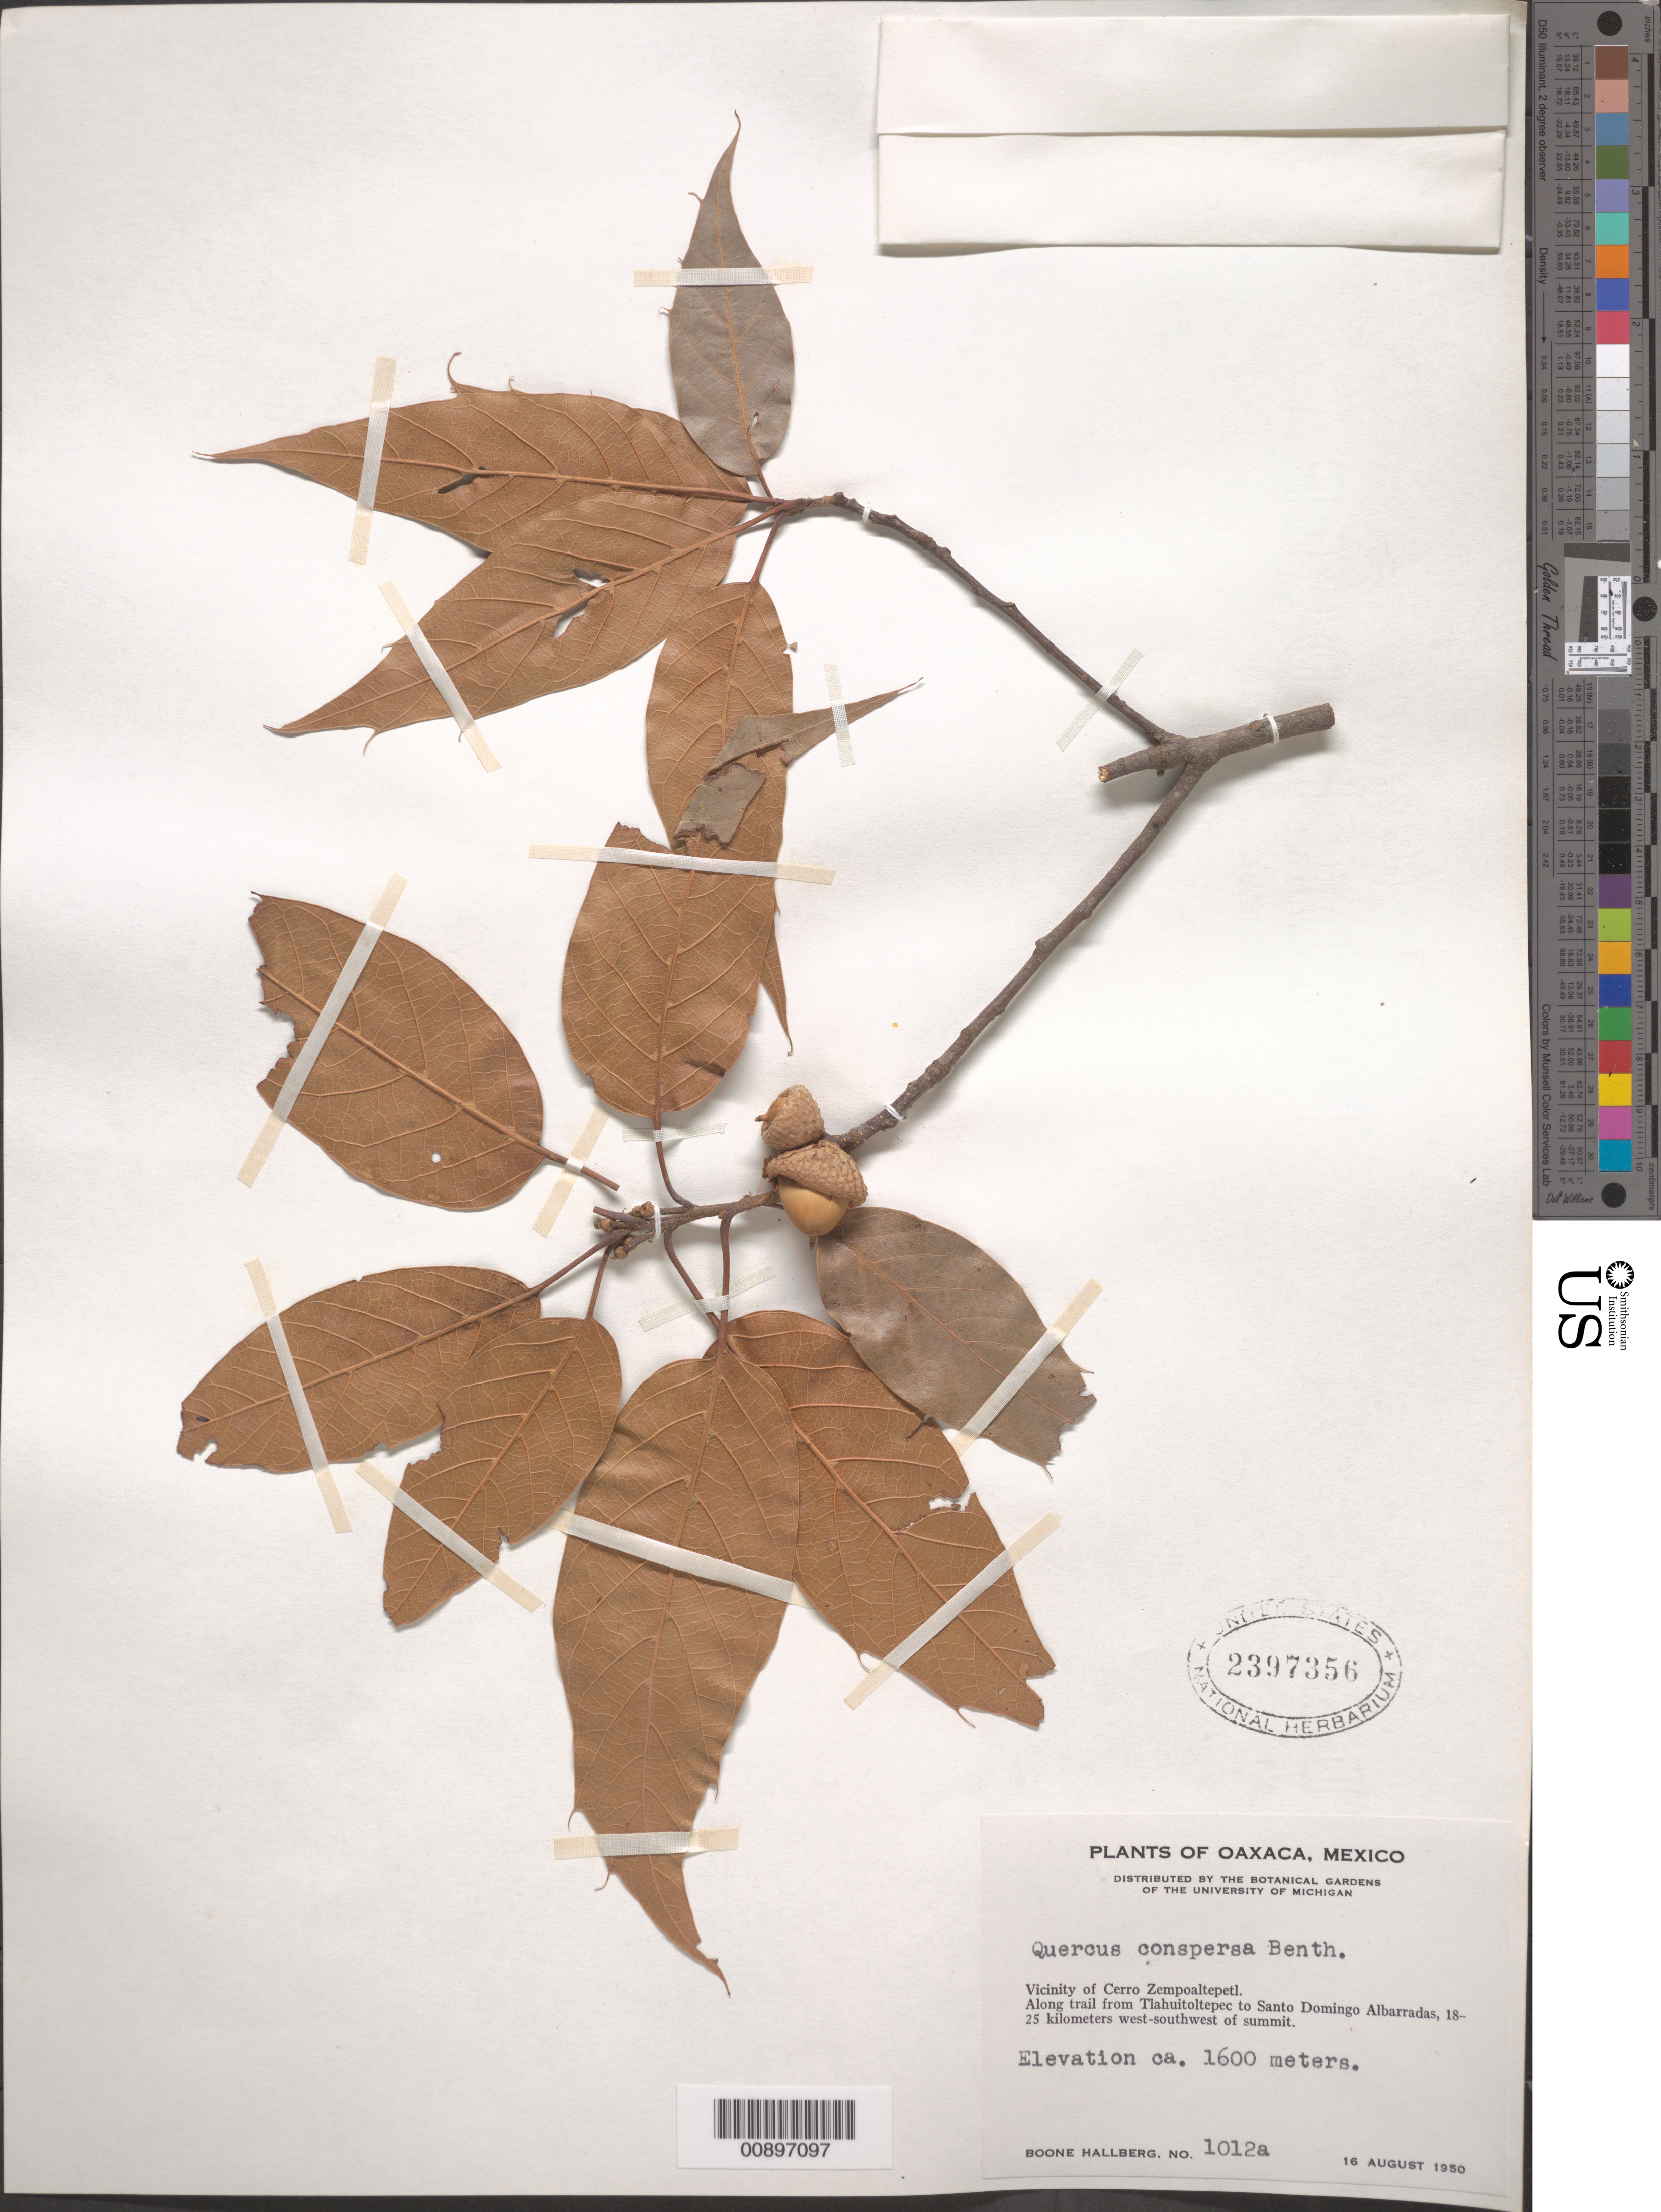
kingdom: Plantae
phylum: Tracheophyta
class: Magnoliopsida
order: Fagales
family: Fagaceae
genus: Quercus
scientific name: Quercus conspersa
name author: Benth.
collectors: B. Hallberg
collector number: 1012 a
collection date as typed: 16 Aug 1950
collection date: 1950-08-16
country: Mexico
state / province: Oaxaca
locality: Vicinity of Cerro Zempoaltepetl. Along trail from Tlahuitoltepec to Santo Domingo Albarradas, 18-25 kilometers west-southwest of summit.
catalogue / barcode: US 2397356